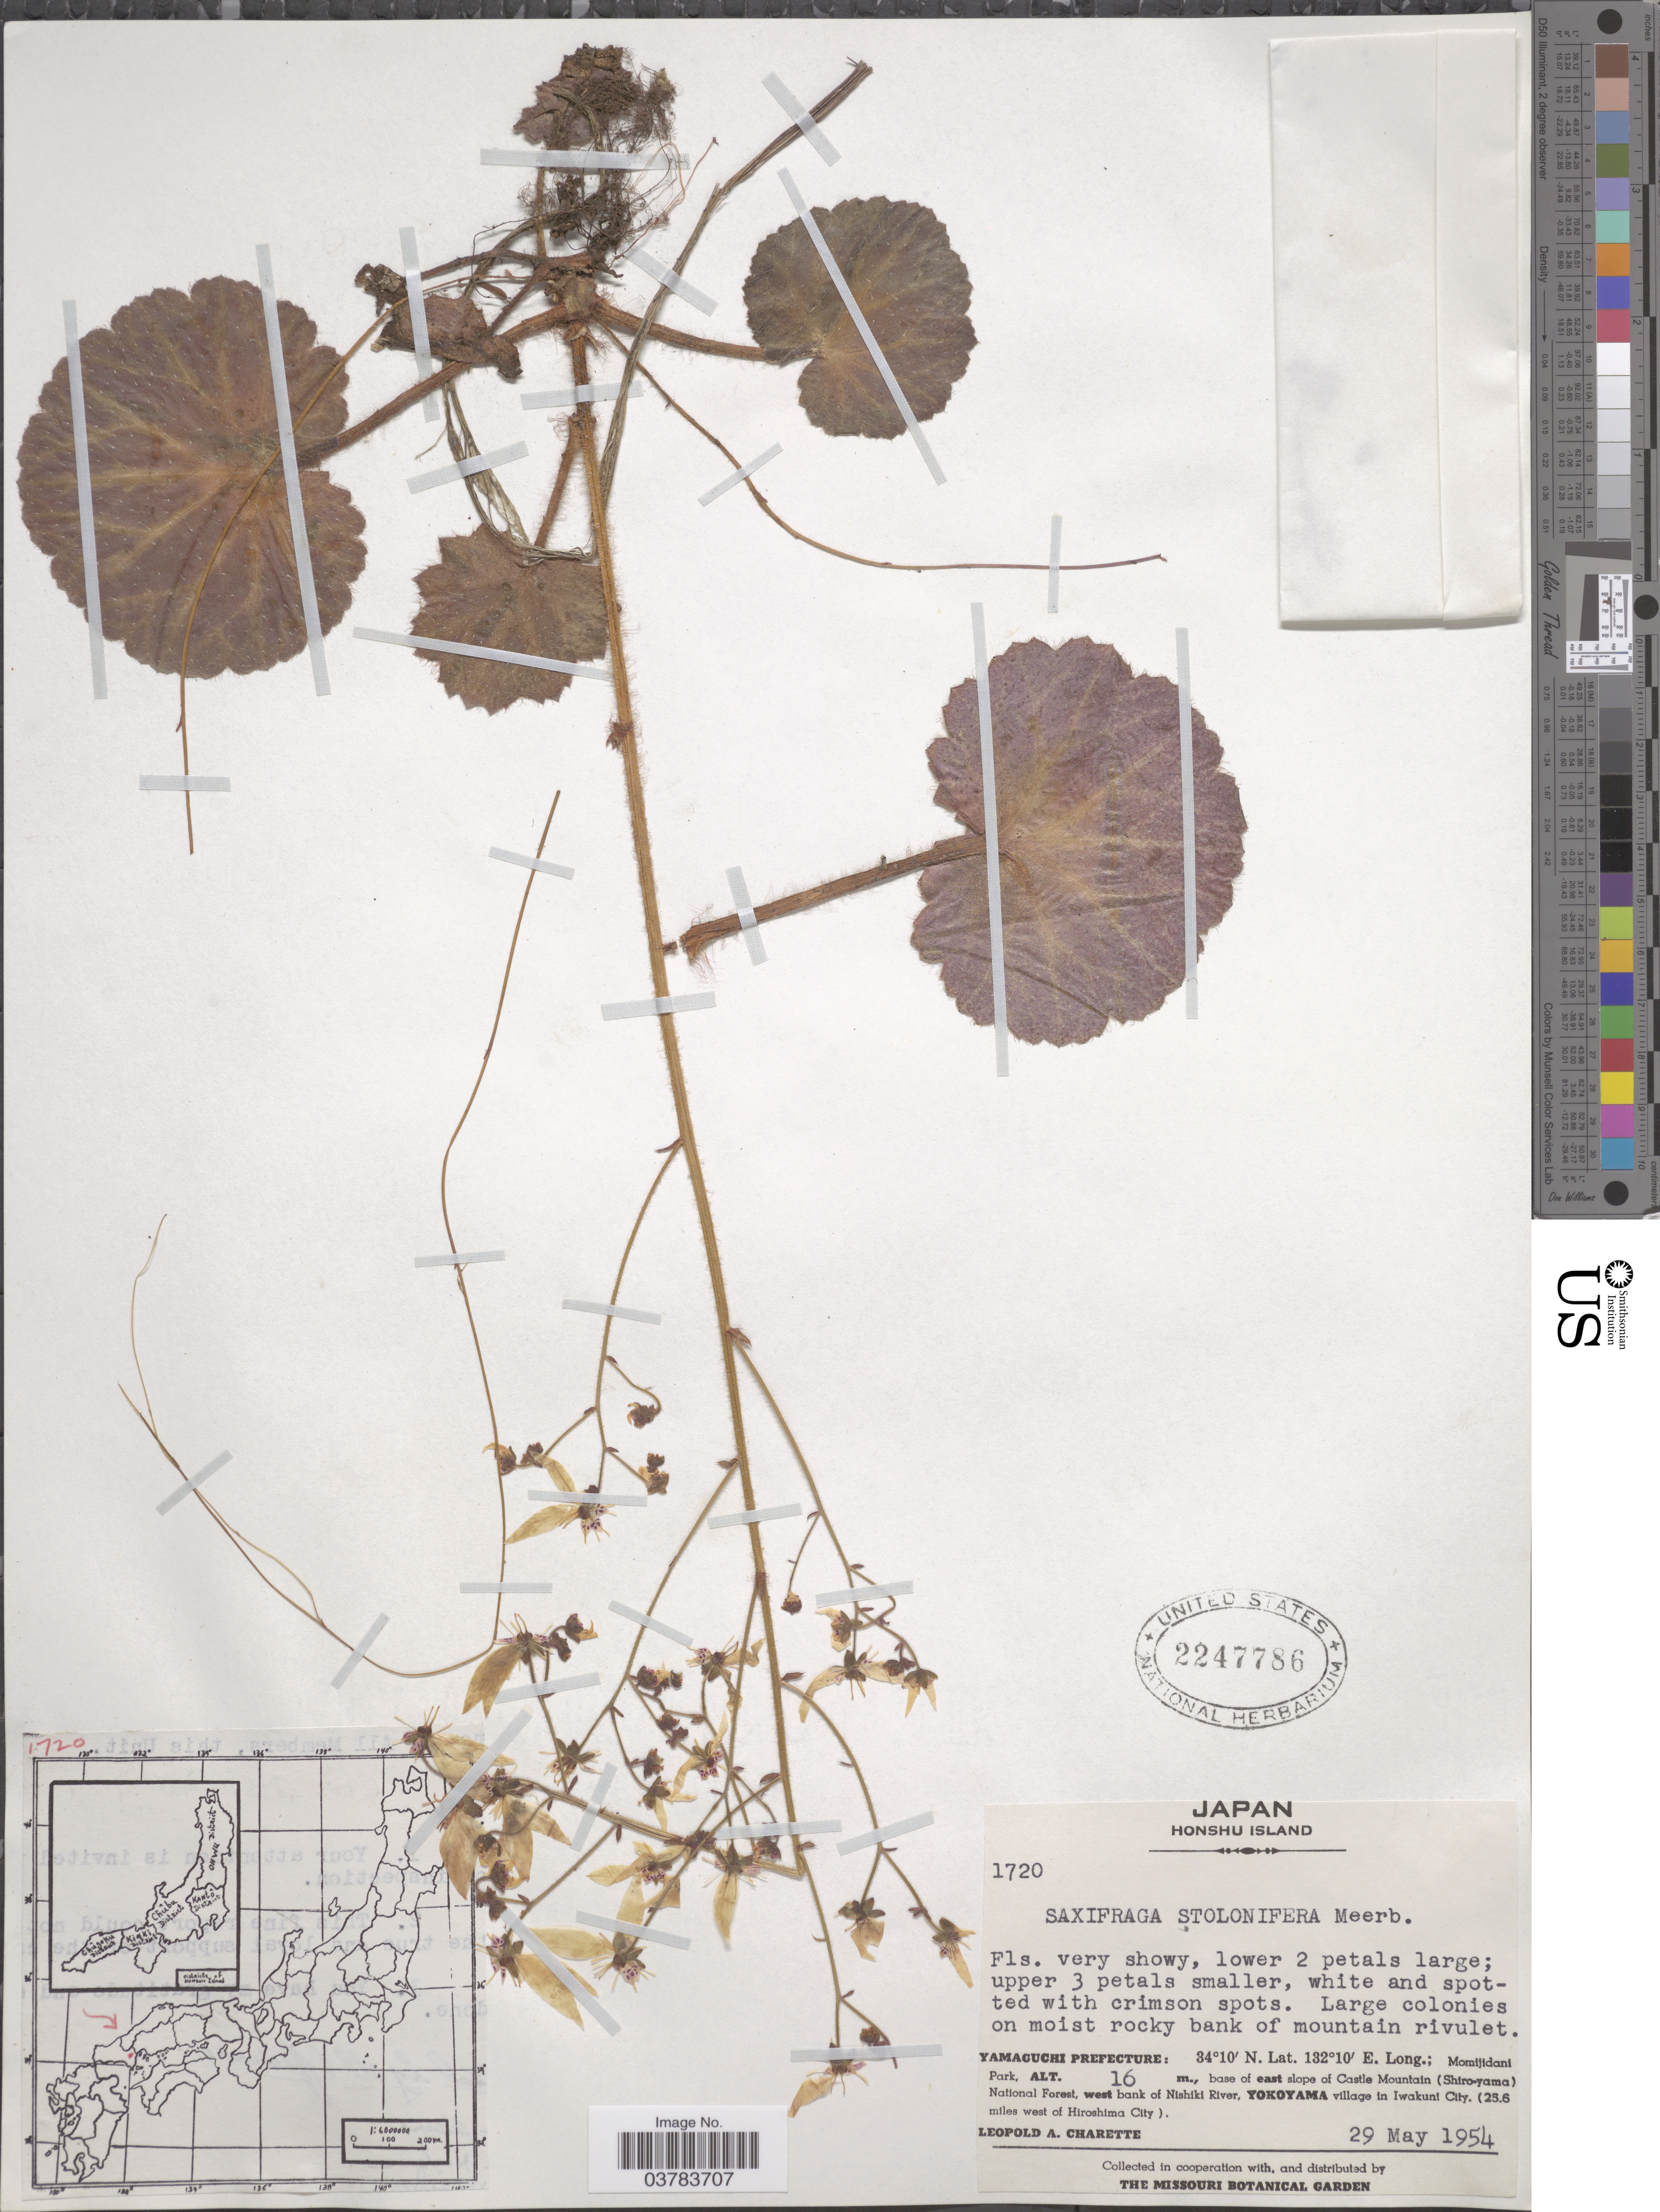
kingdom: Plantae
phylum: Tracheophyta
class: Magnoliopsida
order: Saxifragales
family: Saxifragaceae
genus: Saxifraga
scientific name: Saxifraga stolonifera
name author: Curtis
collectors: L. A. Charette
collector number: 1720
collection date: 1954-05-29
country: Japan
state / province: Yamaguti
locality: Honshu Island. Yamaguchi Prefecture: Momijidani Park, base of east slope of Castle Mountain (Shiro-yama). National Forest, west bank of Nishiki River, Yokoyama village in Iwakuni City. (25.6 miles west of Hiroshima City).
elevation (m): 16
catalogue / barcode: US 2247786